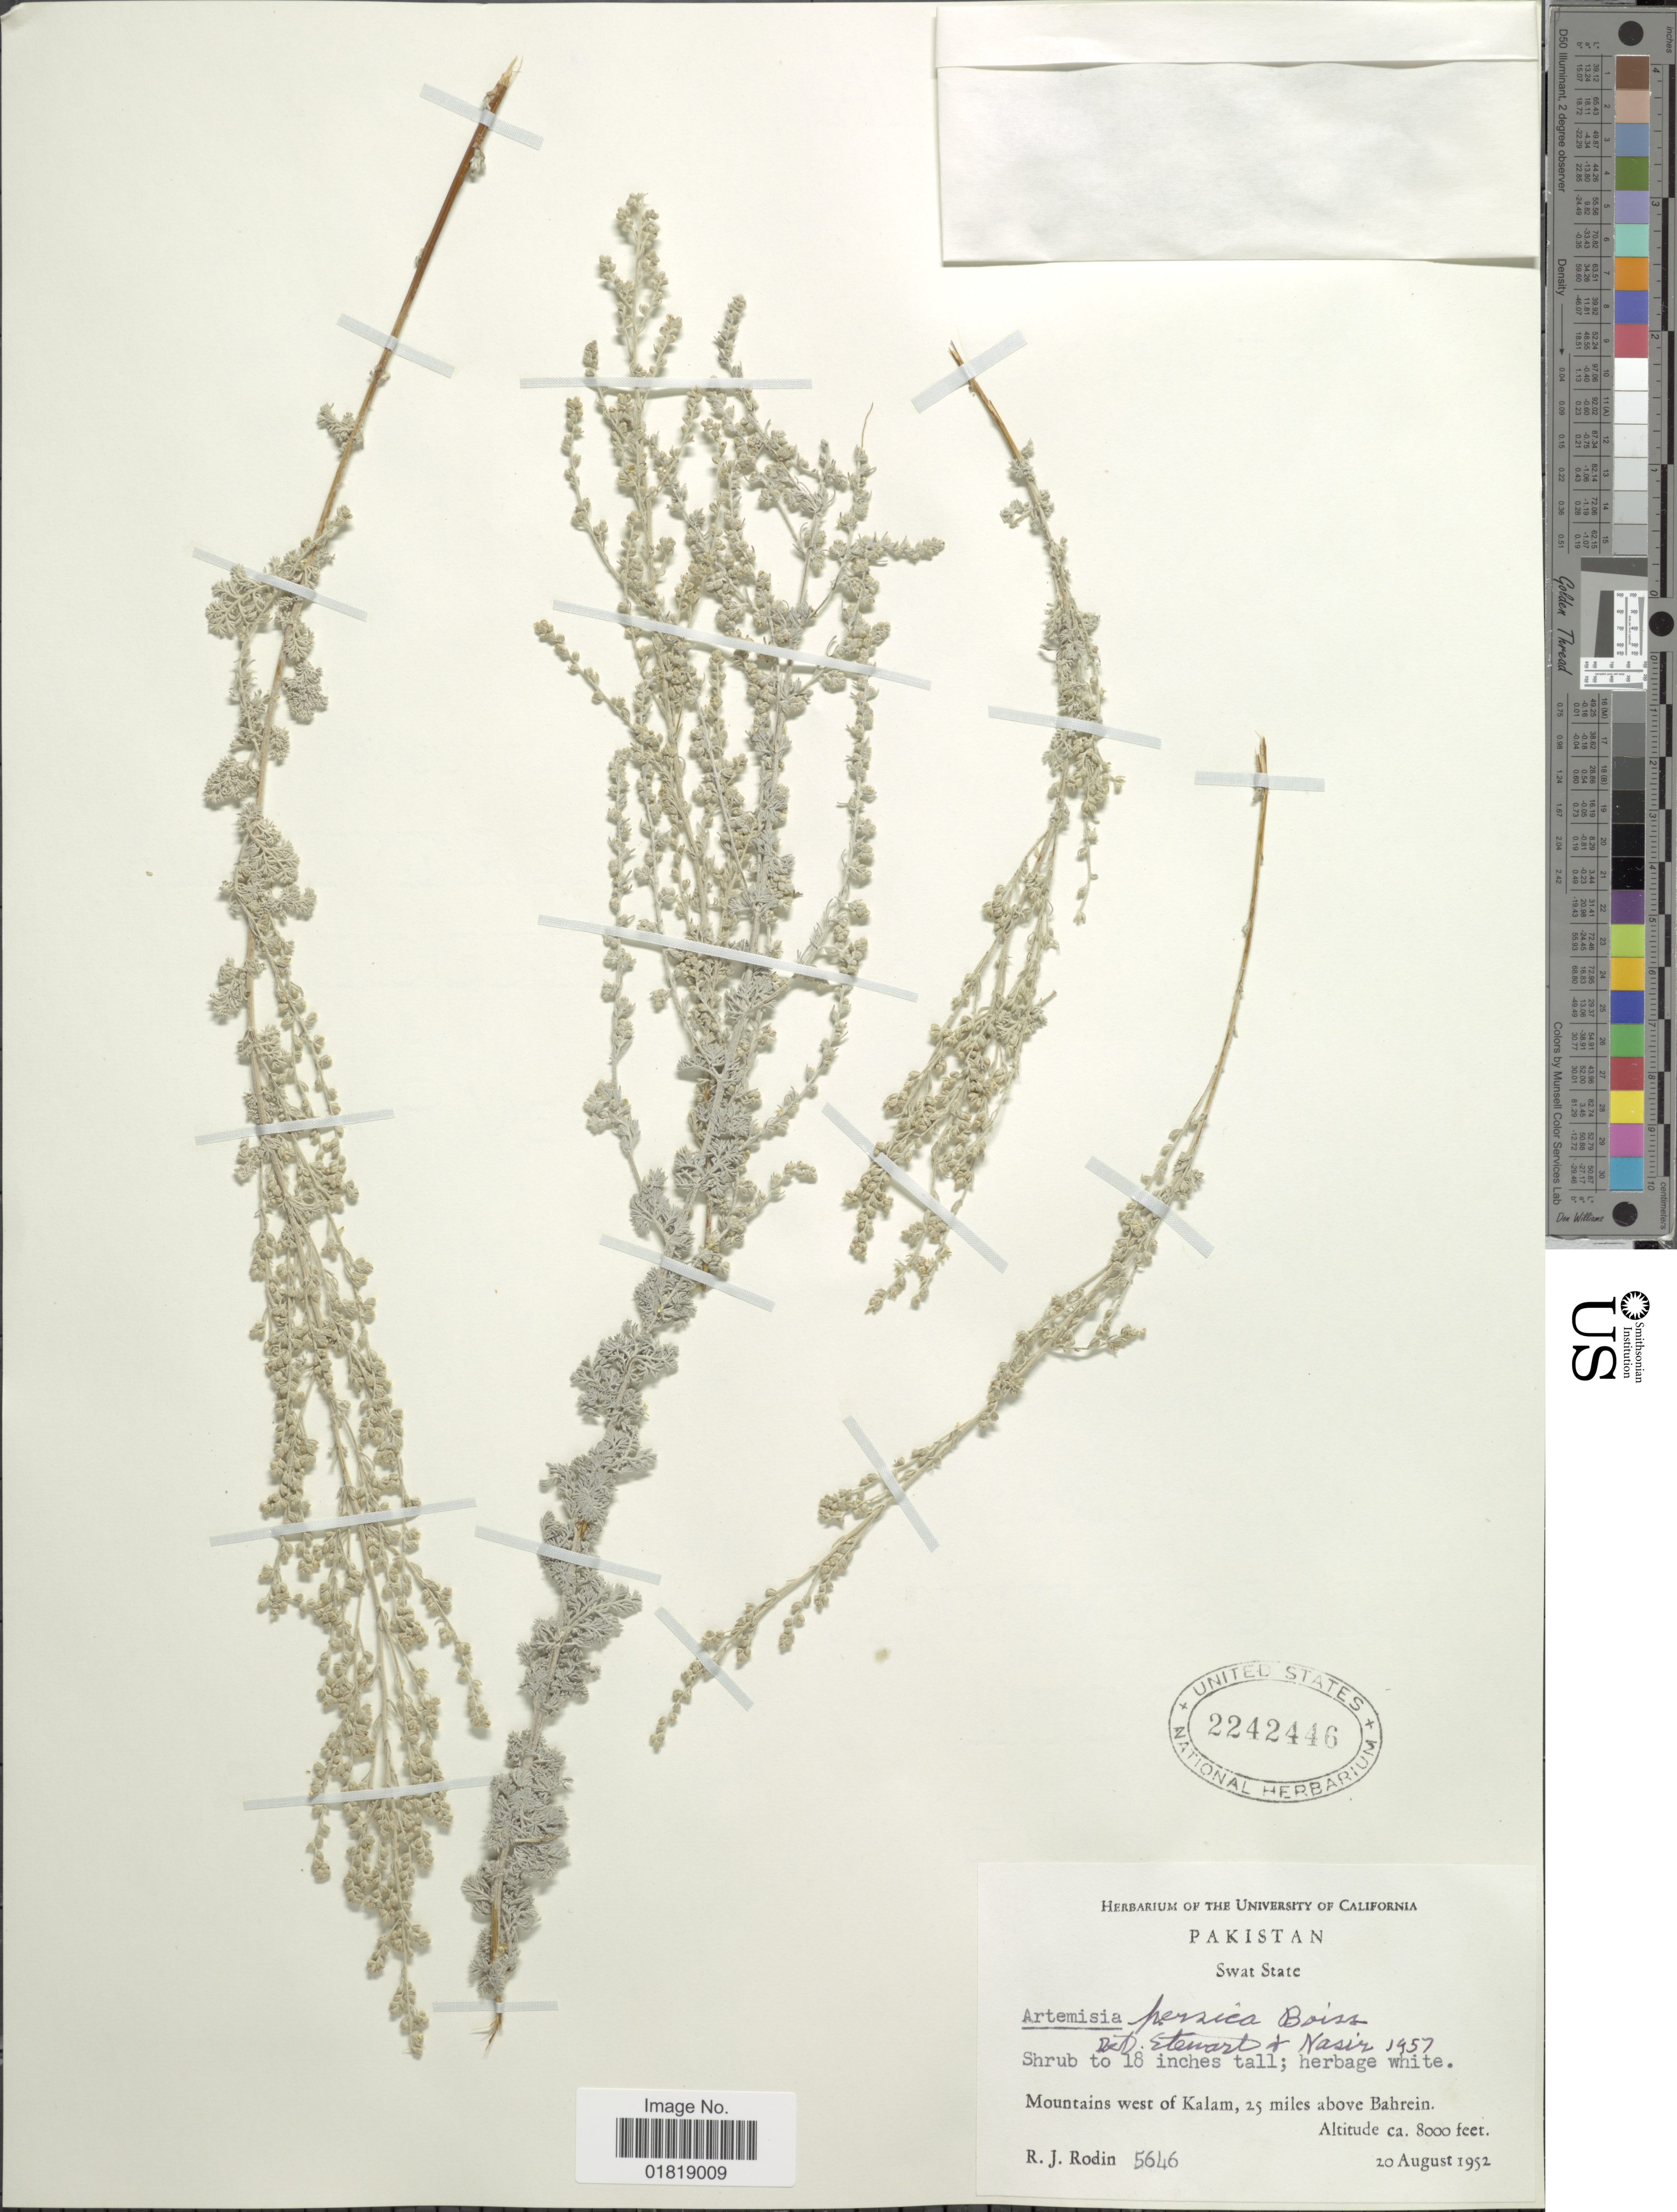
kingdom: Plantae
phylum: Tracheophyta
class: Magnoliopsida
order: Asterales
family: Asteraceae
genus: Artemisia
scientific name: Artemisia persica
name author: Boiss.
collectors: R. J. Rodin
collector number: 5646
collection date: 1952-08-20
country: Pakistan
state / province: Khyber Pakhtunkhwa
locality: Swat State, Mountains west of Kalam, 25 miles above Bahrein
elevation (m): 2438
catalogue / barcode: US 2242446